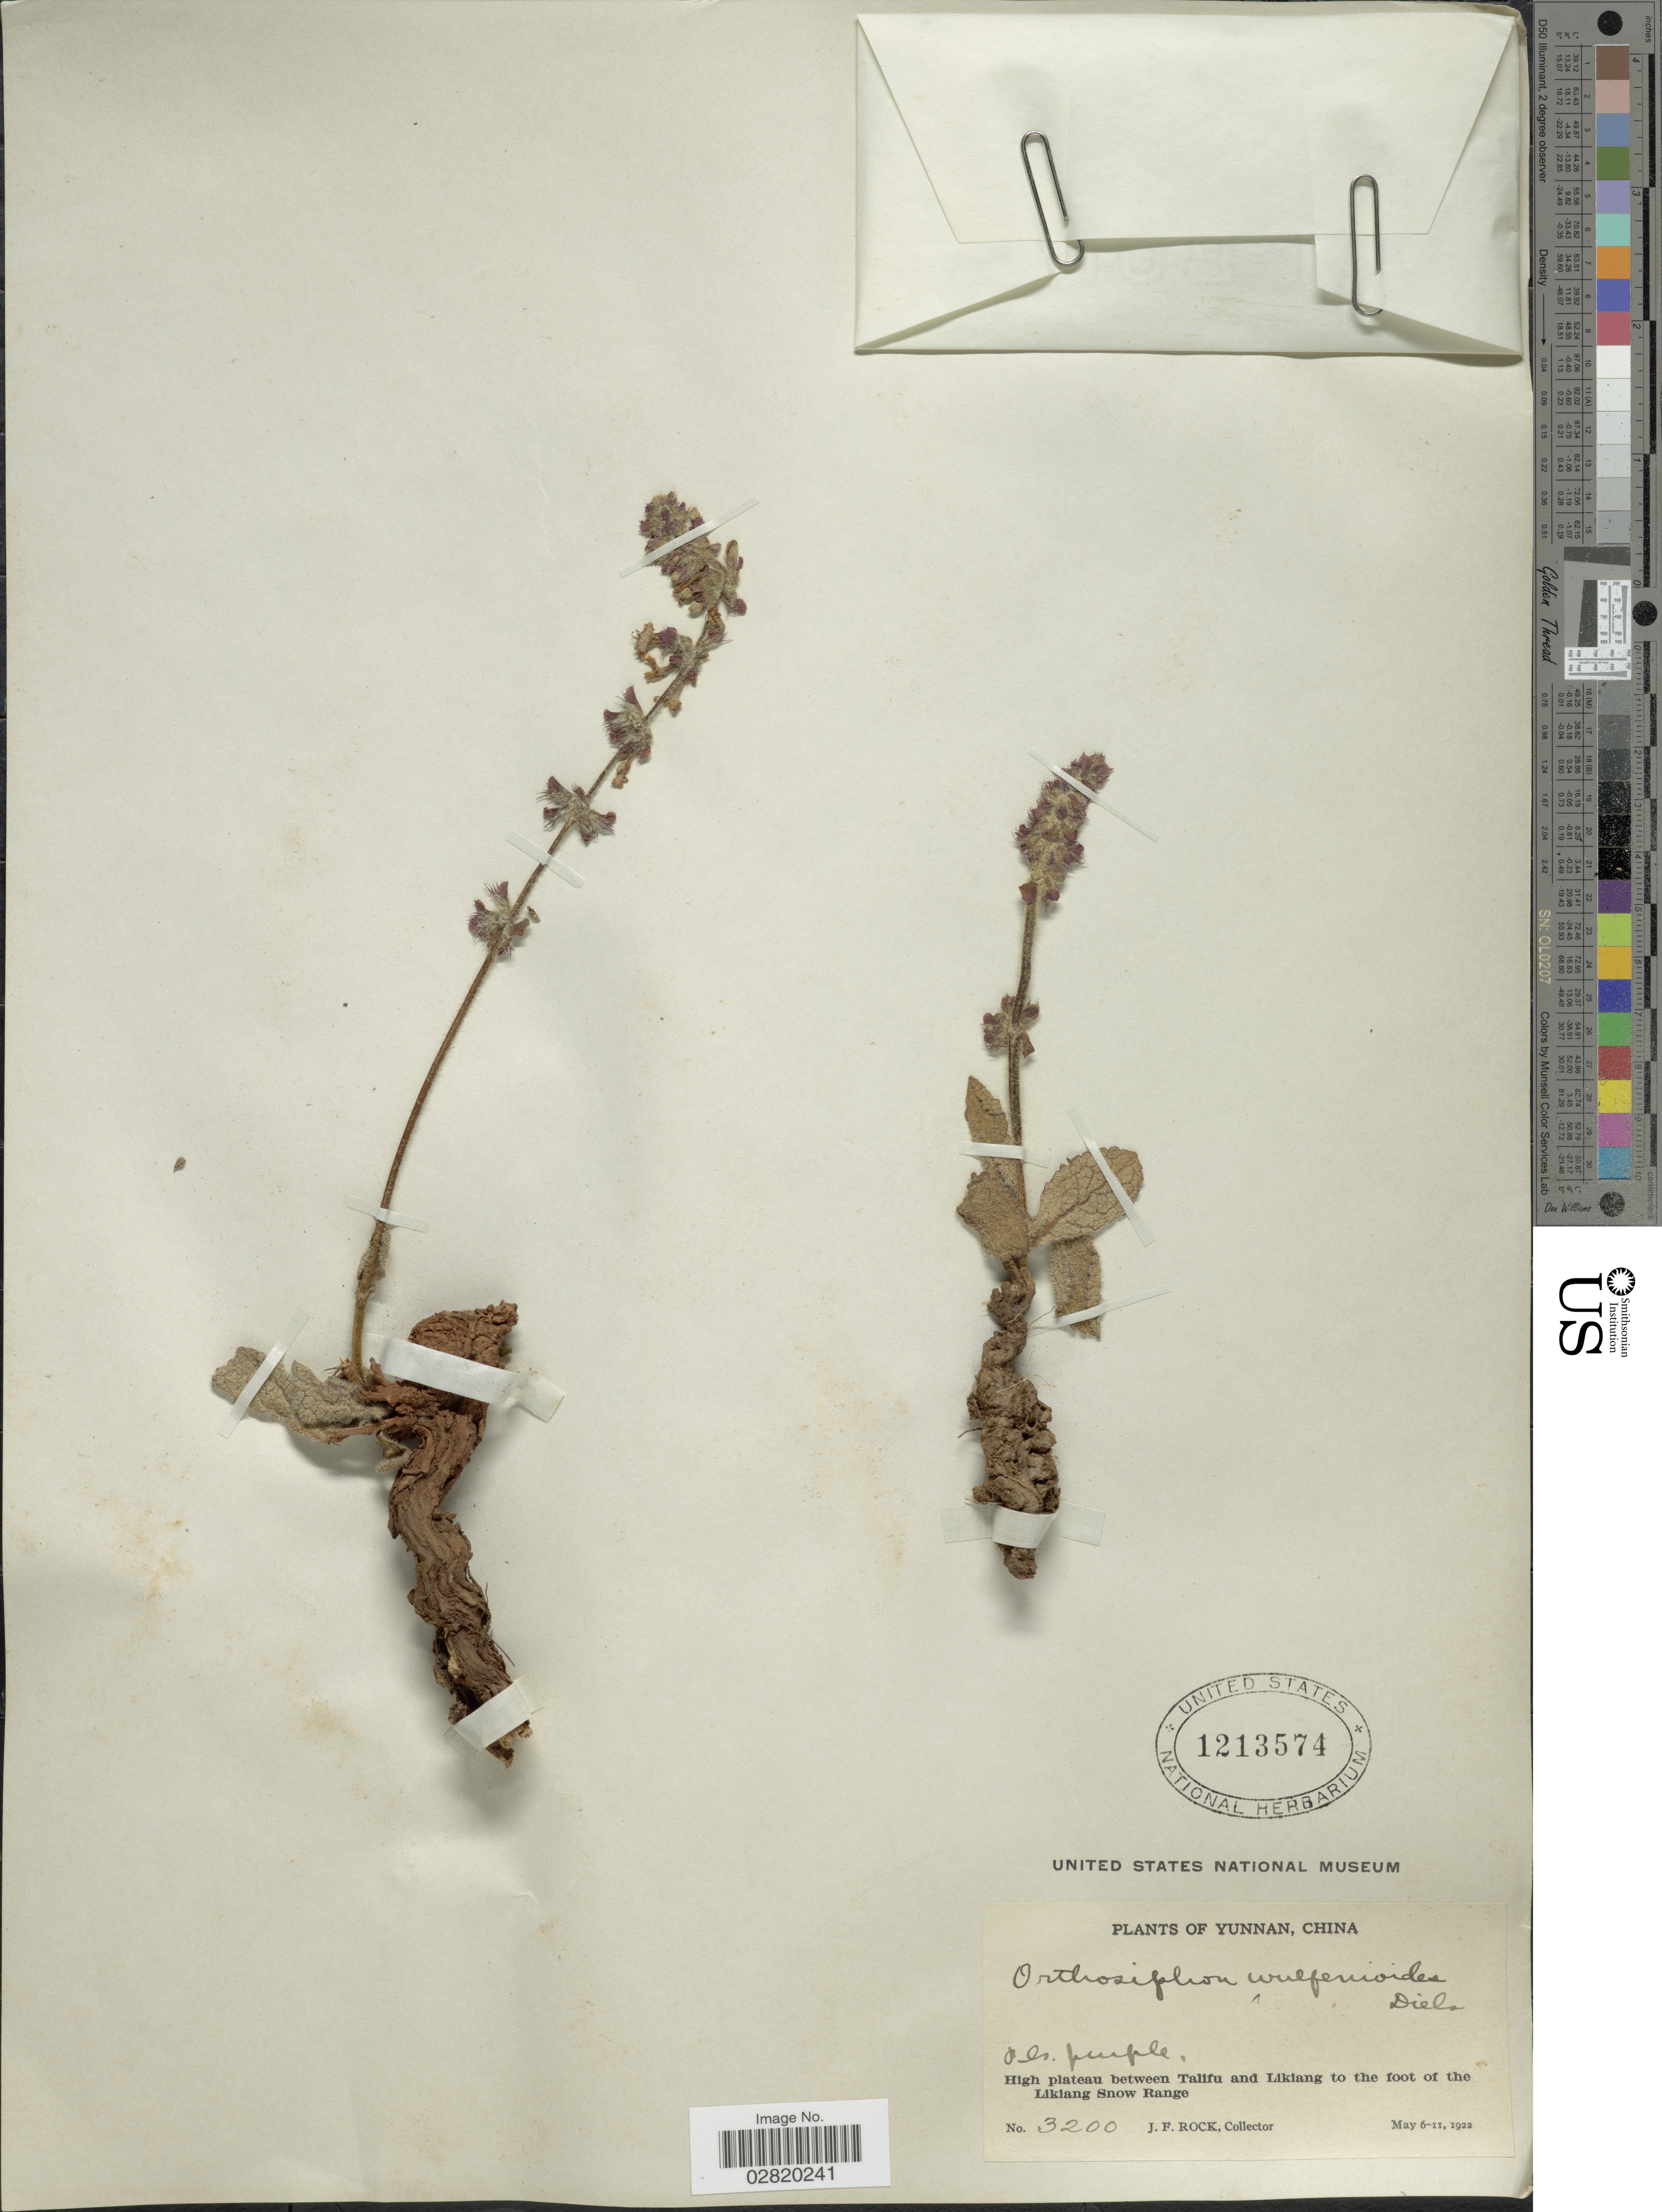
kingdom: Plantae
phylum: Tracheophyta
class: Magnoliopsida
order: Lamiales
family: Lamiaceae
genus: Orthosiphon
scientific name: Orthosiphon wulfenioides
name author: (Diels) Hand.-Mazz.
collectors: J. Rock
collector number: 3200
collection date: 1922-05-06/1922-05-11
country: China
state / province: Yunnan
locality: High plateau between Talifu and Likiang to the foot of the Likiang Snow Range.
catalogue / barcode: US 1213574